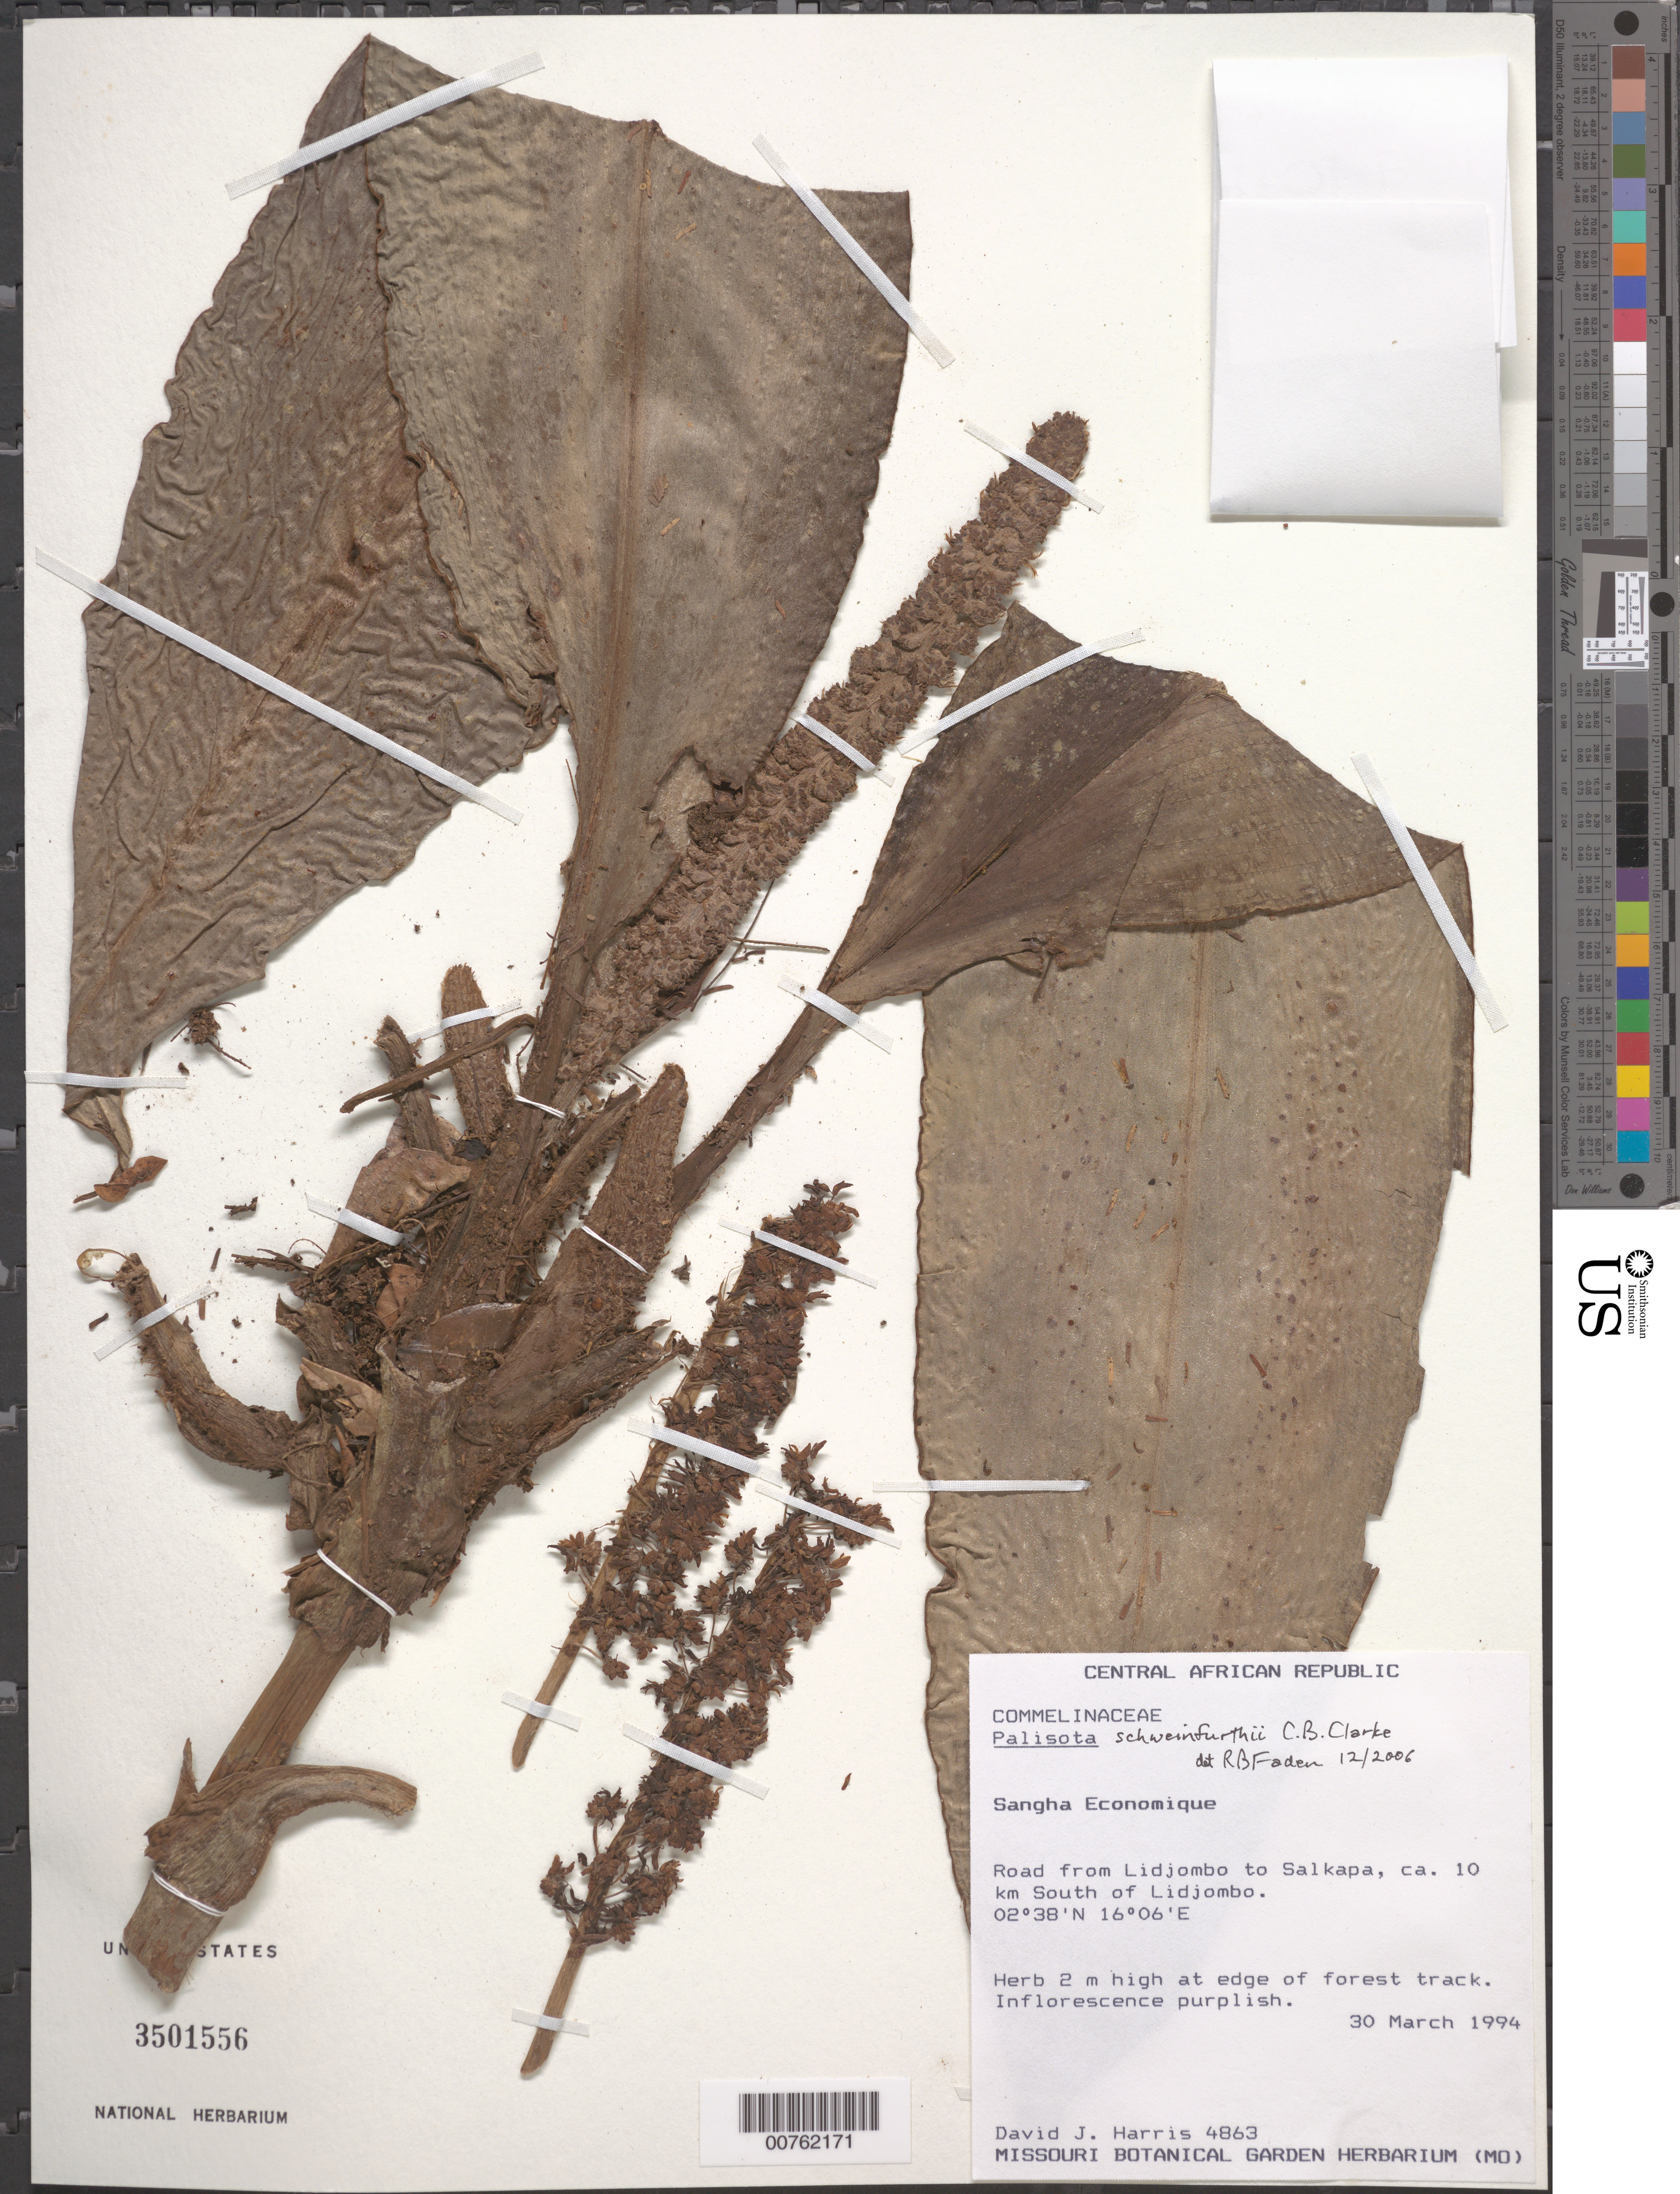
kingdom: Plantae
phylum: Tracheophyta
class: Liliopsida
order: Commelinales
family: Commelinaceae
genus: Palisota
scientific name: Palisota schweinfurthii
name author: C.B. Clarke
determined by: Faden, Robert B., (US), Smithsonian Institution - National Museum of Natural History (UNITED STATES)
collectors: D. J. Harris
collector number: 4863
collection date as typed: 30 Mar 1994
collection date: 1994-03-30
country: Central African Republic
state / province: Sangha-Mbaere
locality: Road from Lidjombo to Salkapa, ca. 10 km S of Lidjombo.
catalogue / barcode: US 3501556